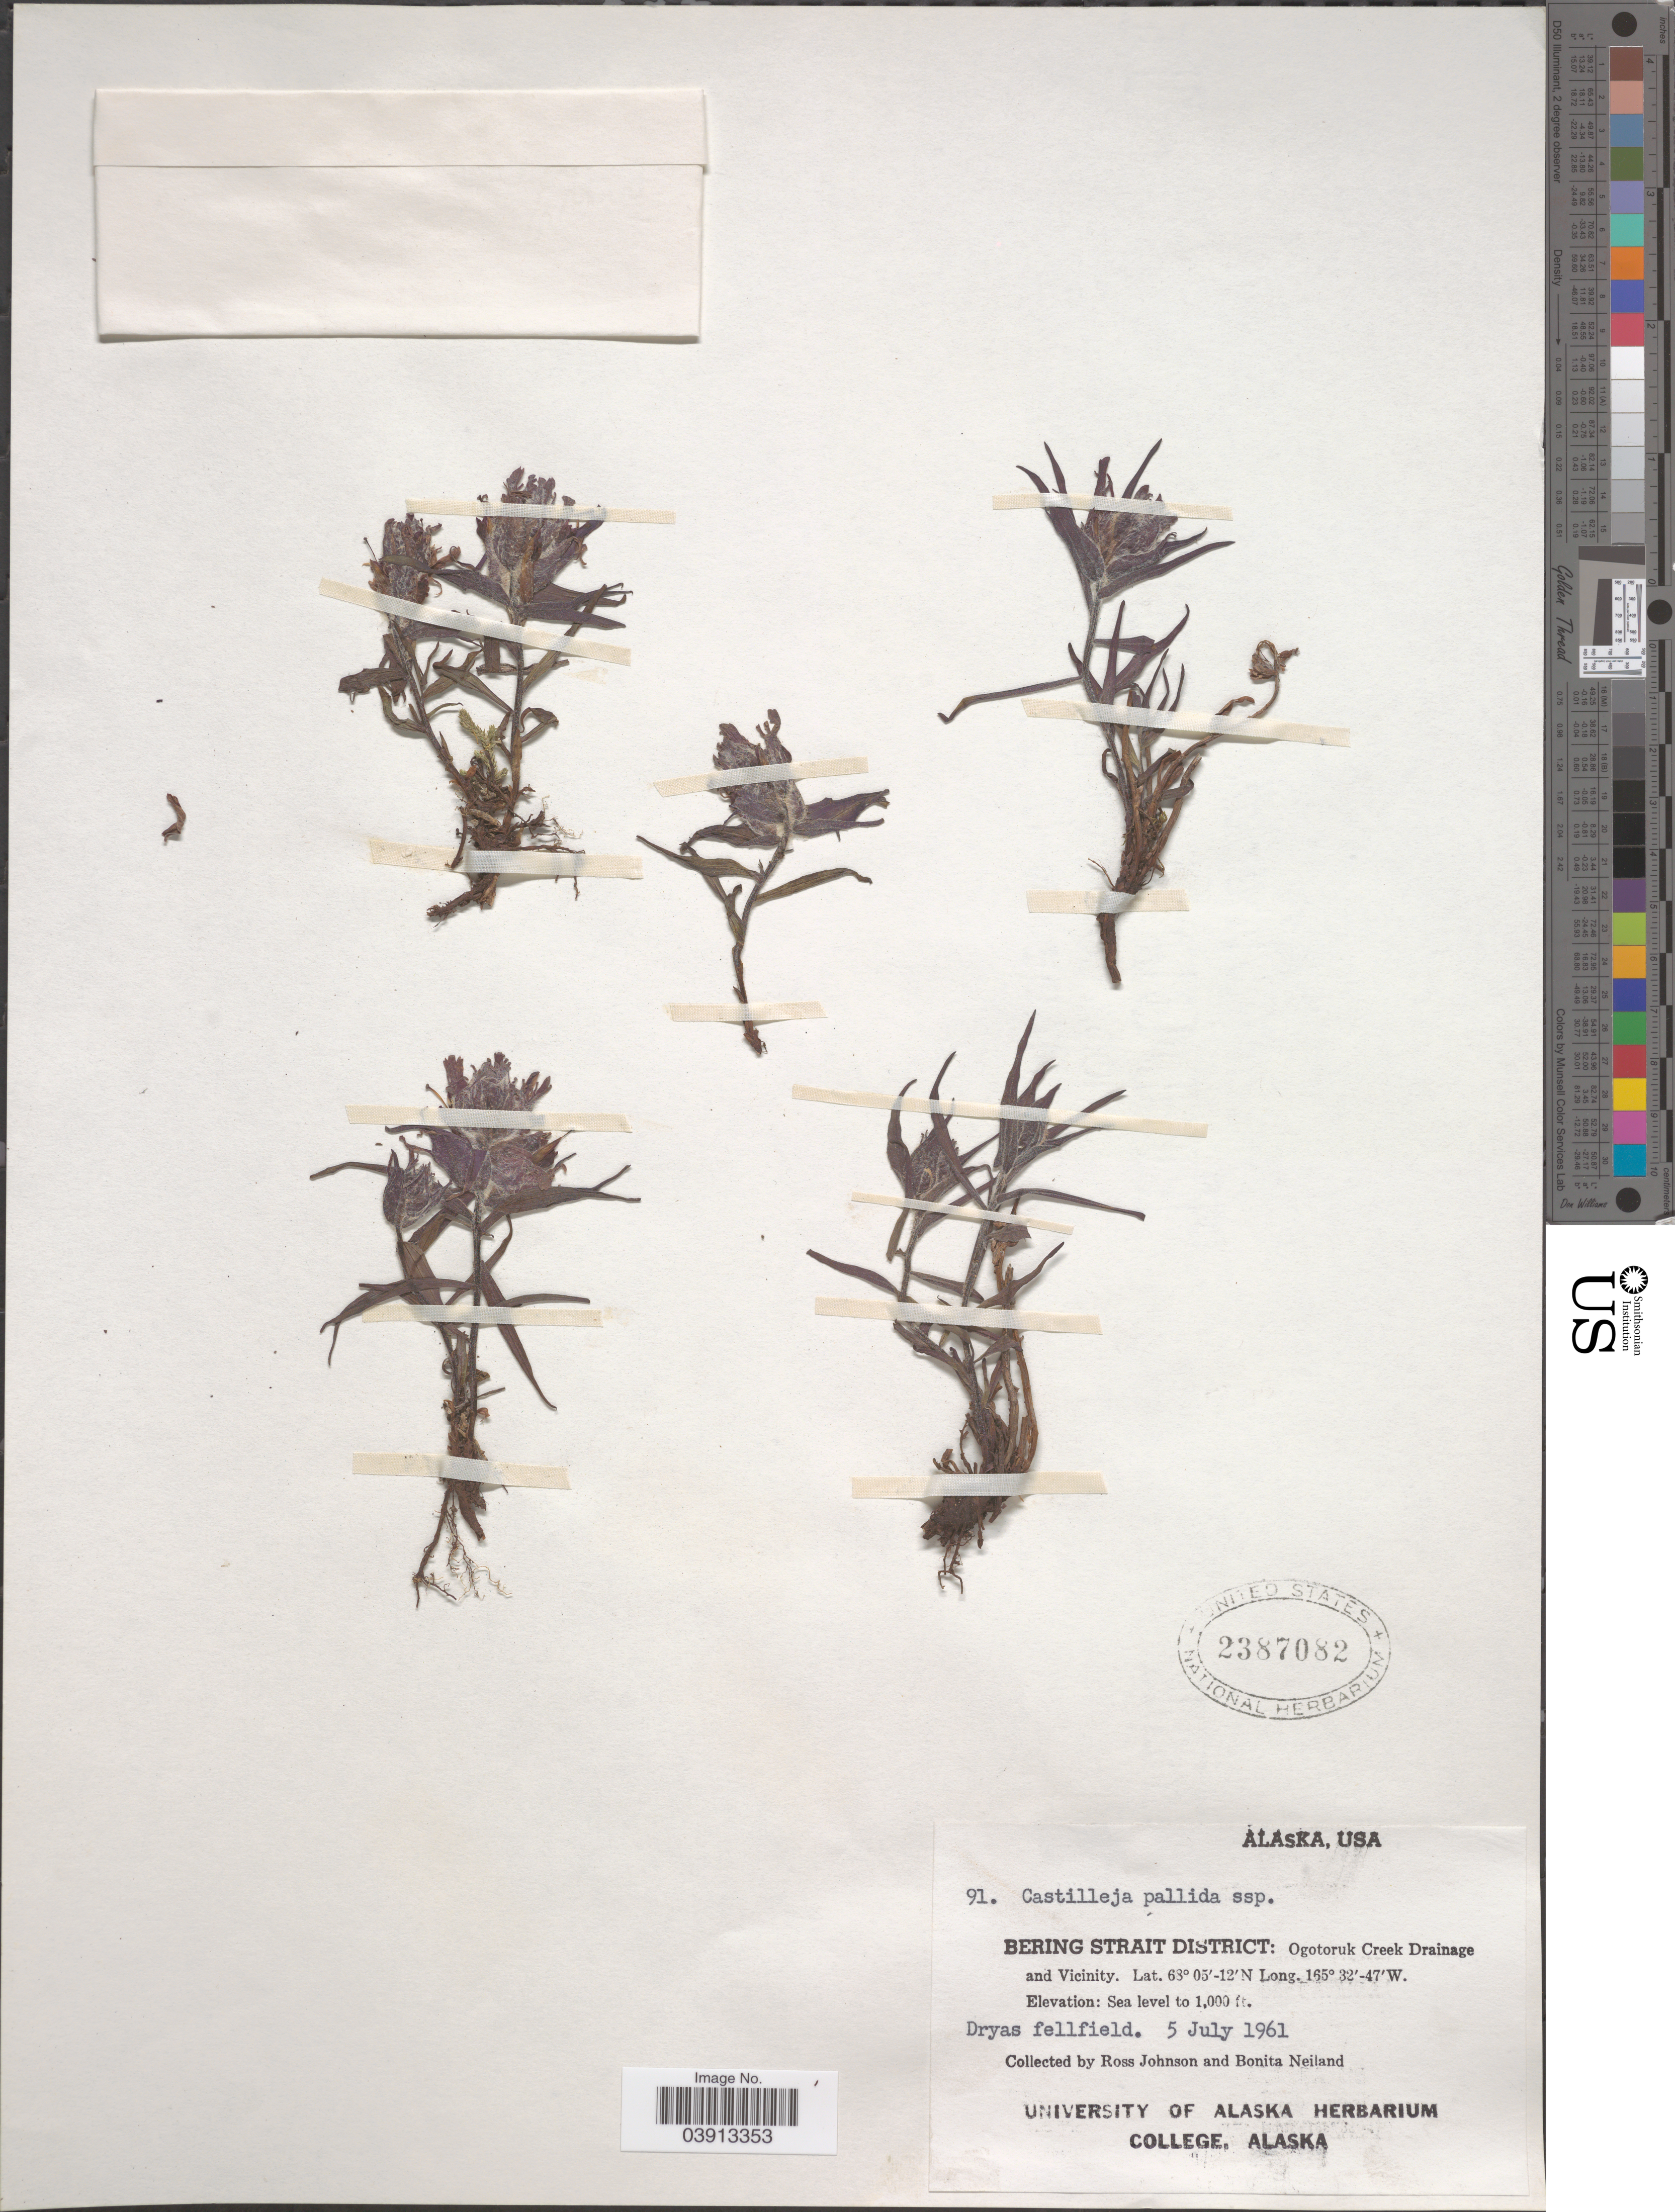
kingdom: Plantae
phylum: Tracheophyta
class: Magnoliopsida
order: Lamiales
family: Orobanchaceae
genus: Castilleja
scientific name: Castilleja pallida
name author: (L.) Spreng.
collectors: R. Johnson & B. Neiland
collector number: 91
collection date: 1961-07-05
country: United States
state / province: Alaska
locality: Bering Strait District: Ogotoruk Creek Drainage and Vicinity.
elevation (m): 305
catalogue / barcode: US 2387082